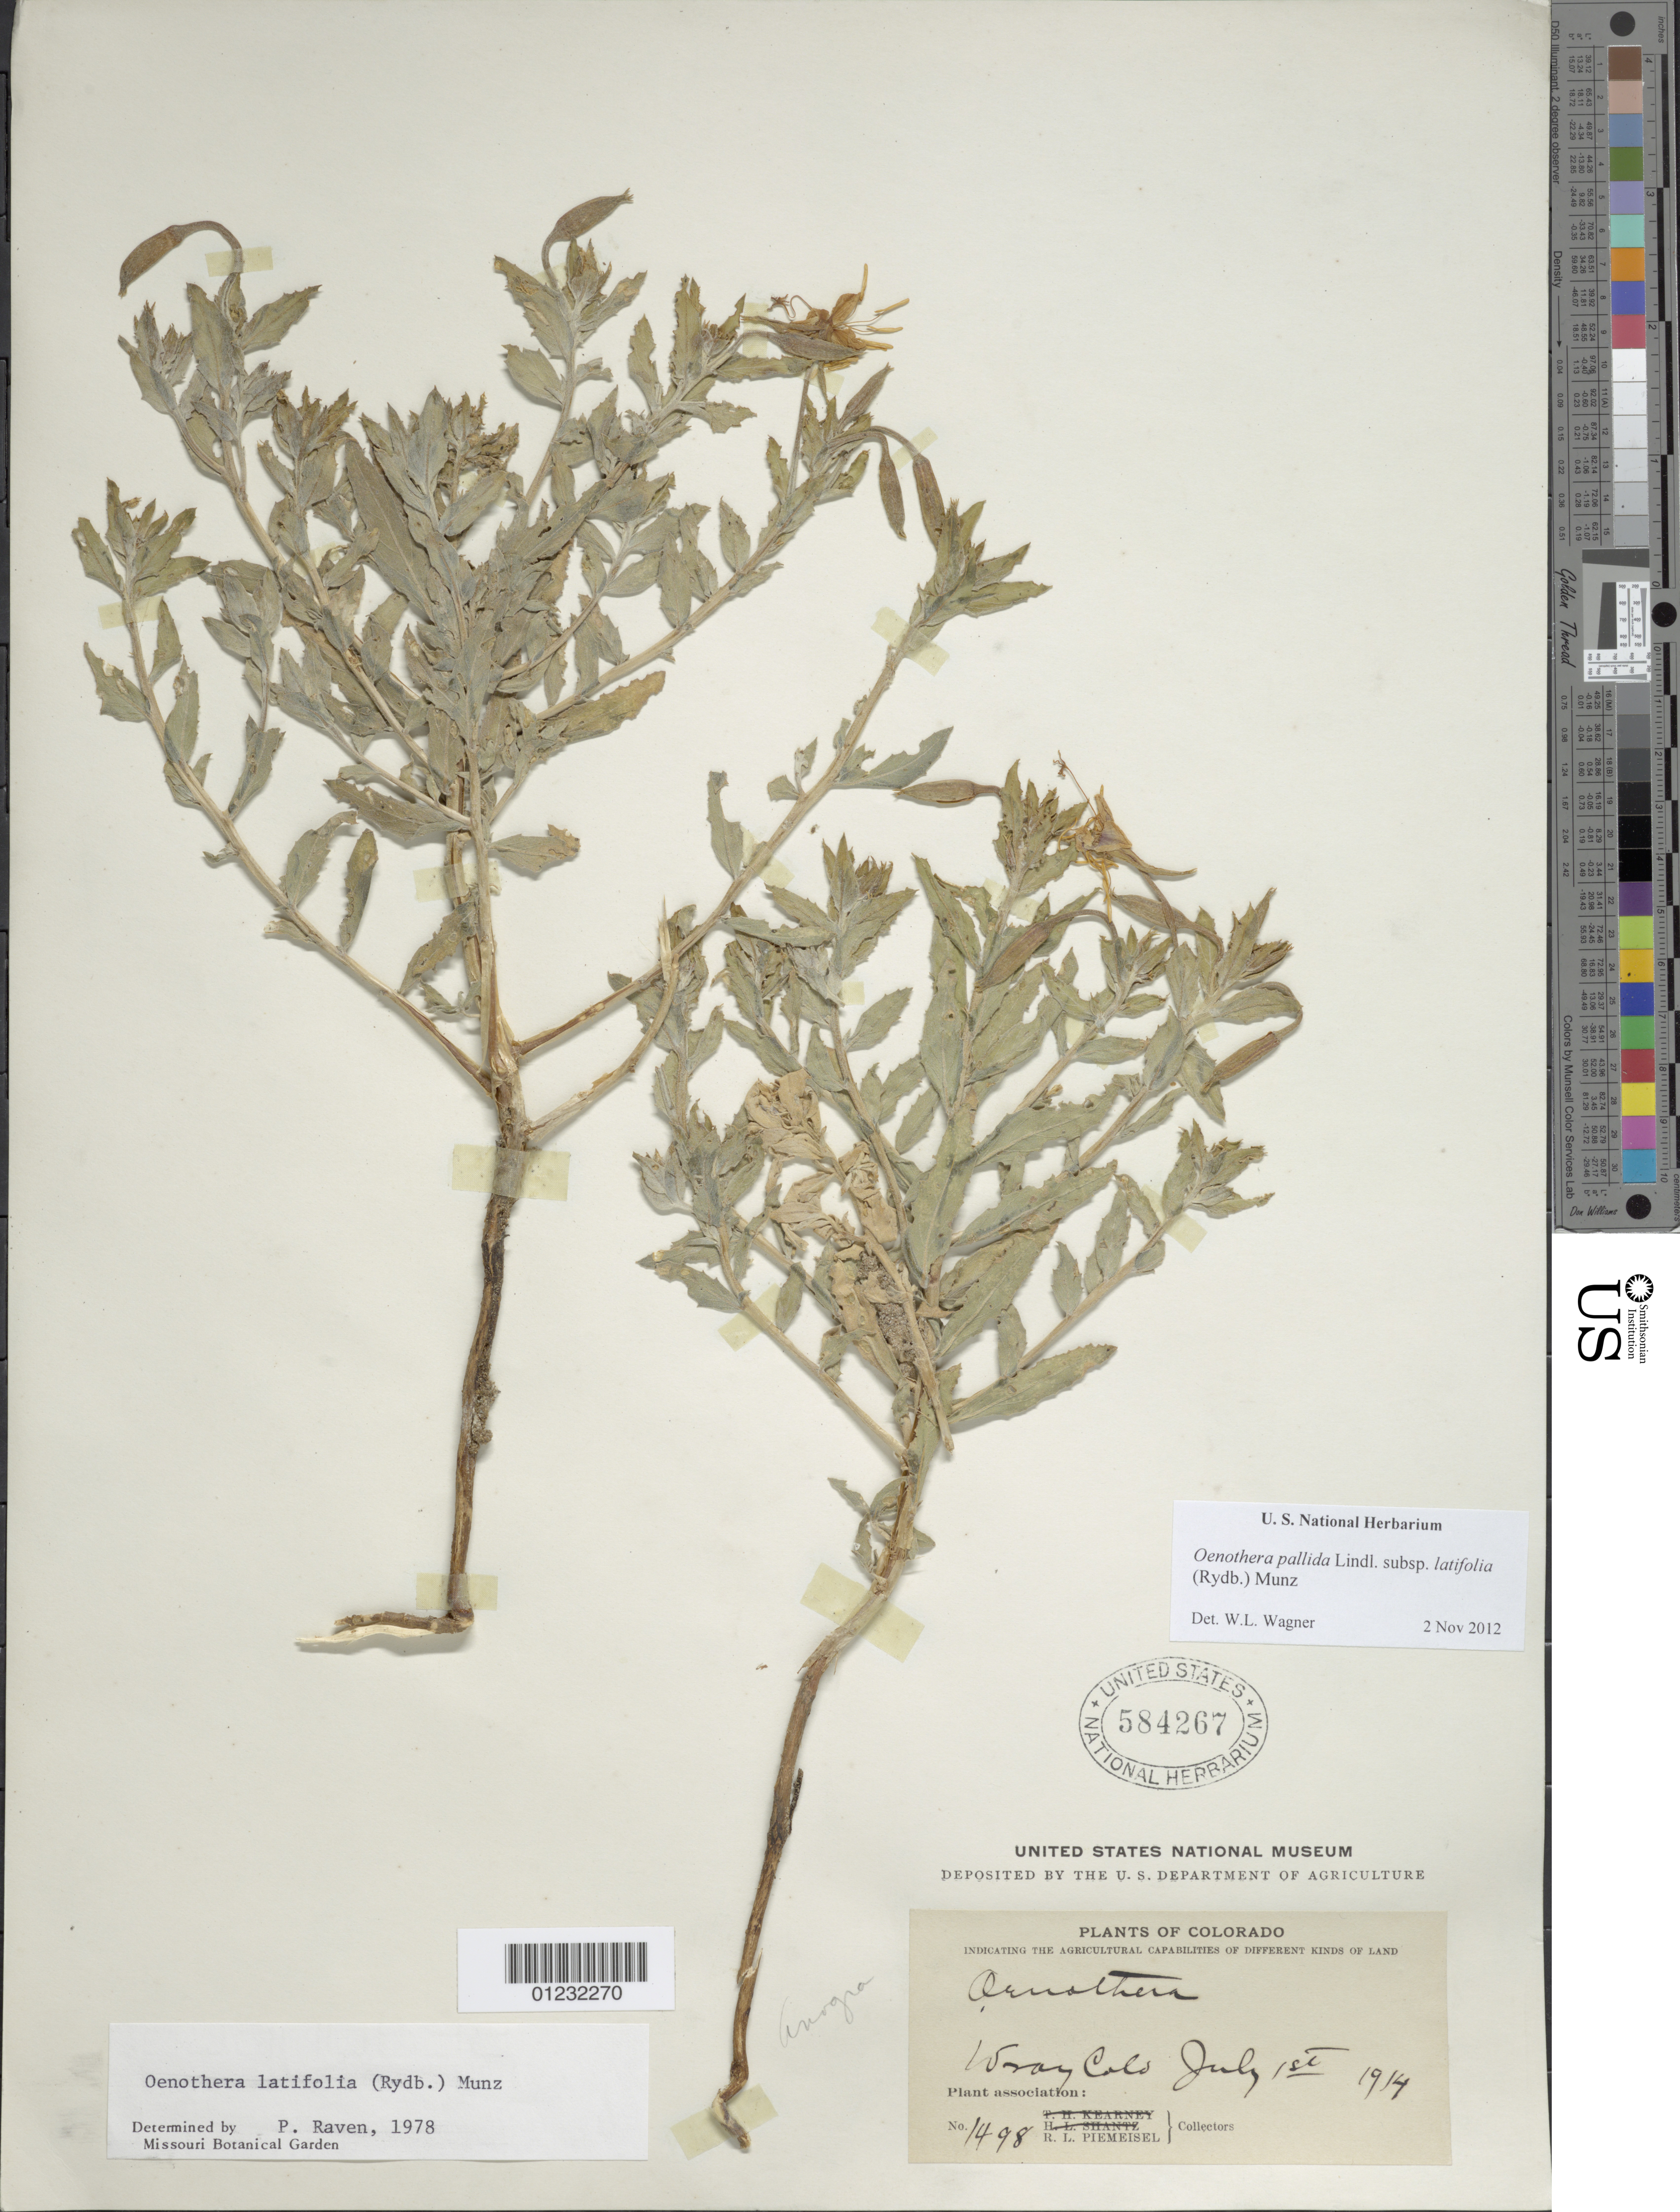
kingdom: Plantae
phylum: Tracheophyta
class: Magnoliopsida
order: Myrtales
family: Onagraceae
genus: Oenothera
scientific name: Oenothera pallida subsp. latifolia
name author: (Rydb.) Munz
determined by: Wagner, W. L., (BOT), Smithsonian Institution - National Museum of Natural History (UNITED STATES)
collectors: R. L. Piemeisel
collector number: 1498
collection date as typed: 01 Jul 1914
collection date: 1914-07-01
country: United States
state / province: Colorado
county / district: Yuma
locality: Wray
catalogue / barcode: US 584267